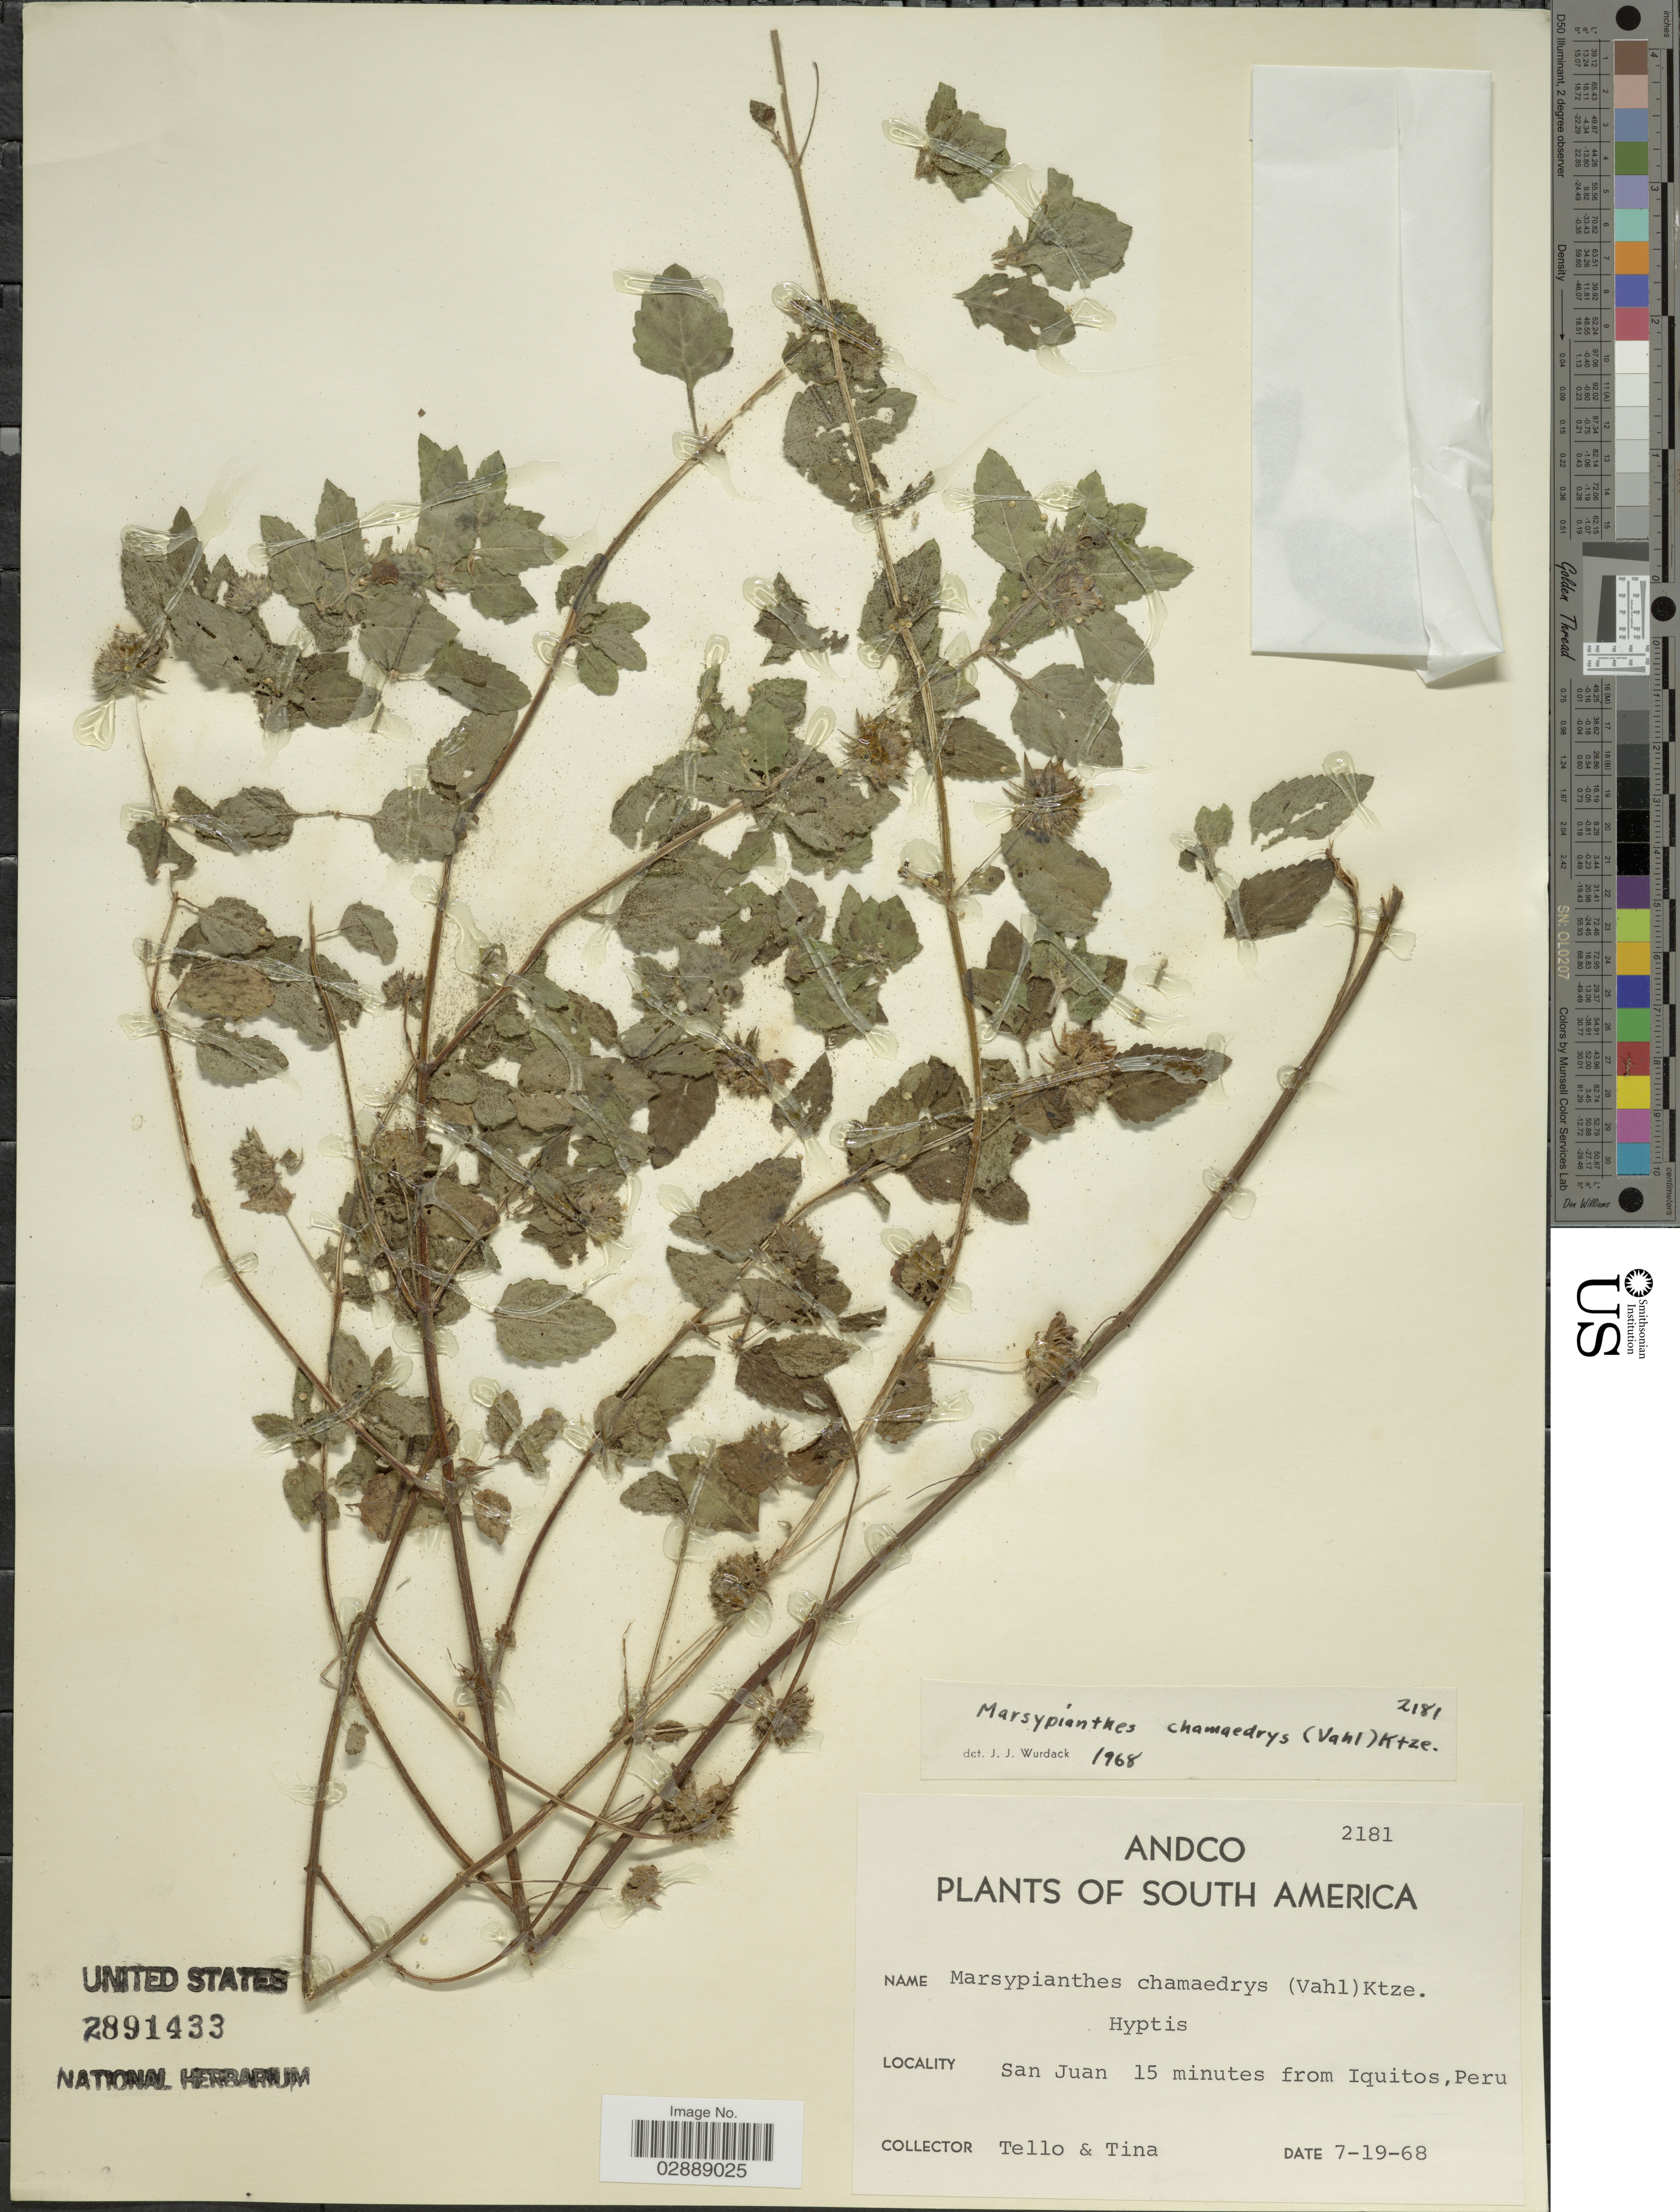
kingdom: Plantae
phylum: Tracheophyta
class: Magnoliopsida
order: Lamiales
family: Lamiaceae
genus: Marsypianthes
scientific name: Marsypianthes chamaedrys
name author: (Vahl) Kuntze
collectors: -. Tello & -. Tina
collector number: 2181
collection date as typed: Transcribed d/m/y: 19/7/68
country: Peru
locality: San Juan 15 minutes from Iquitos.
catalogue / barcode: US 2891433